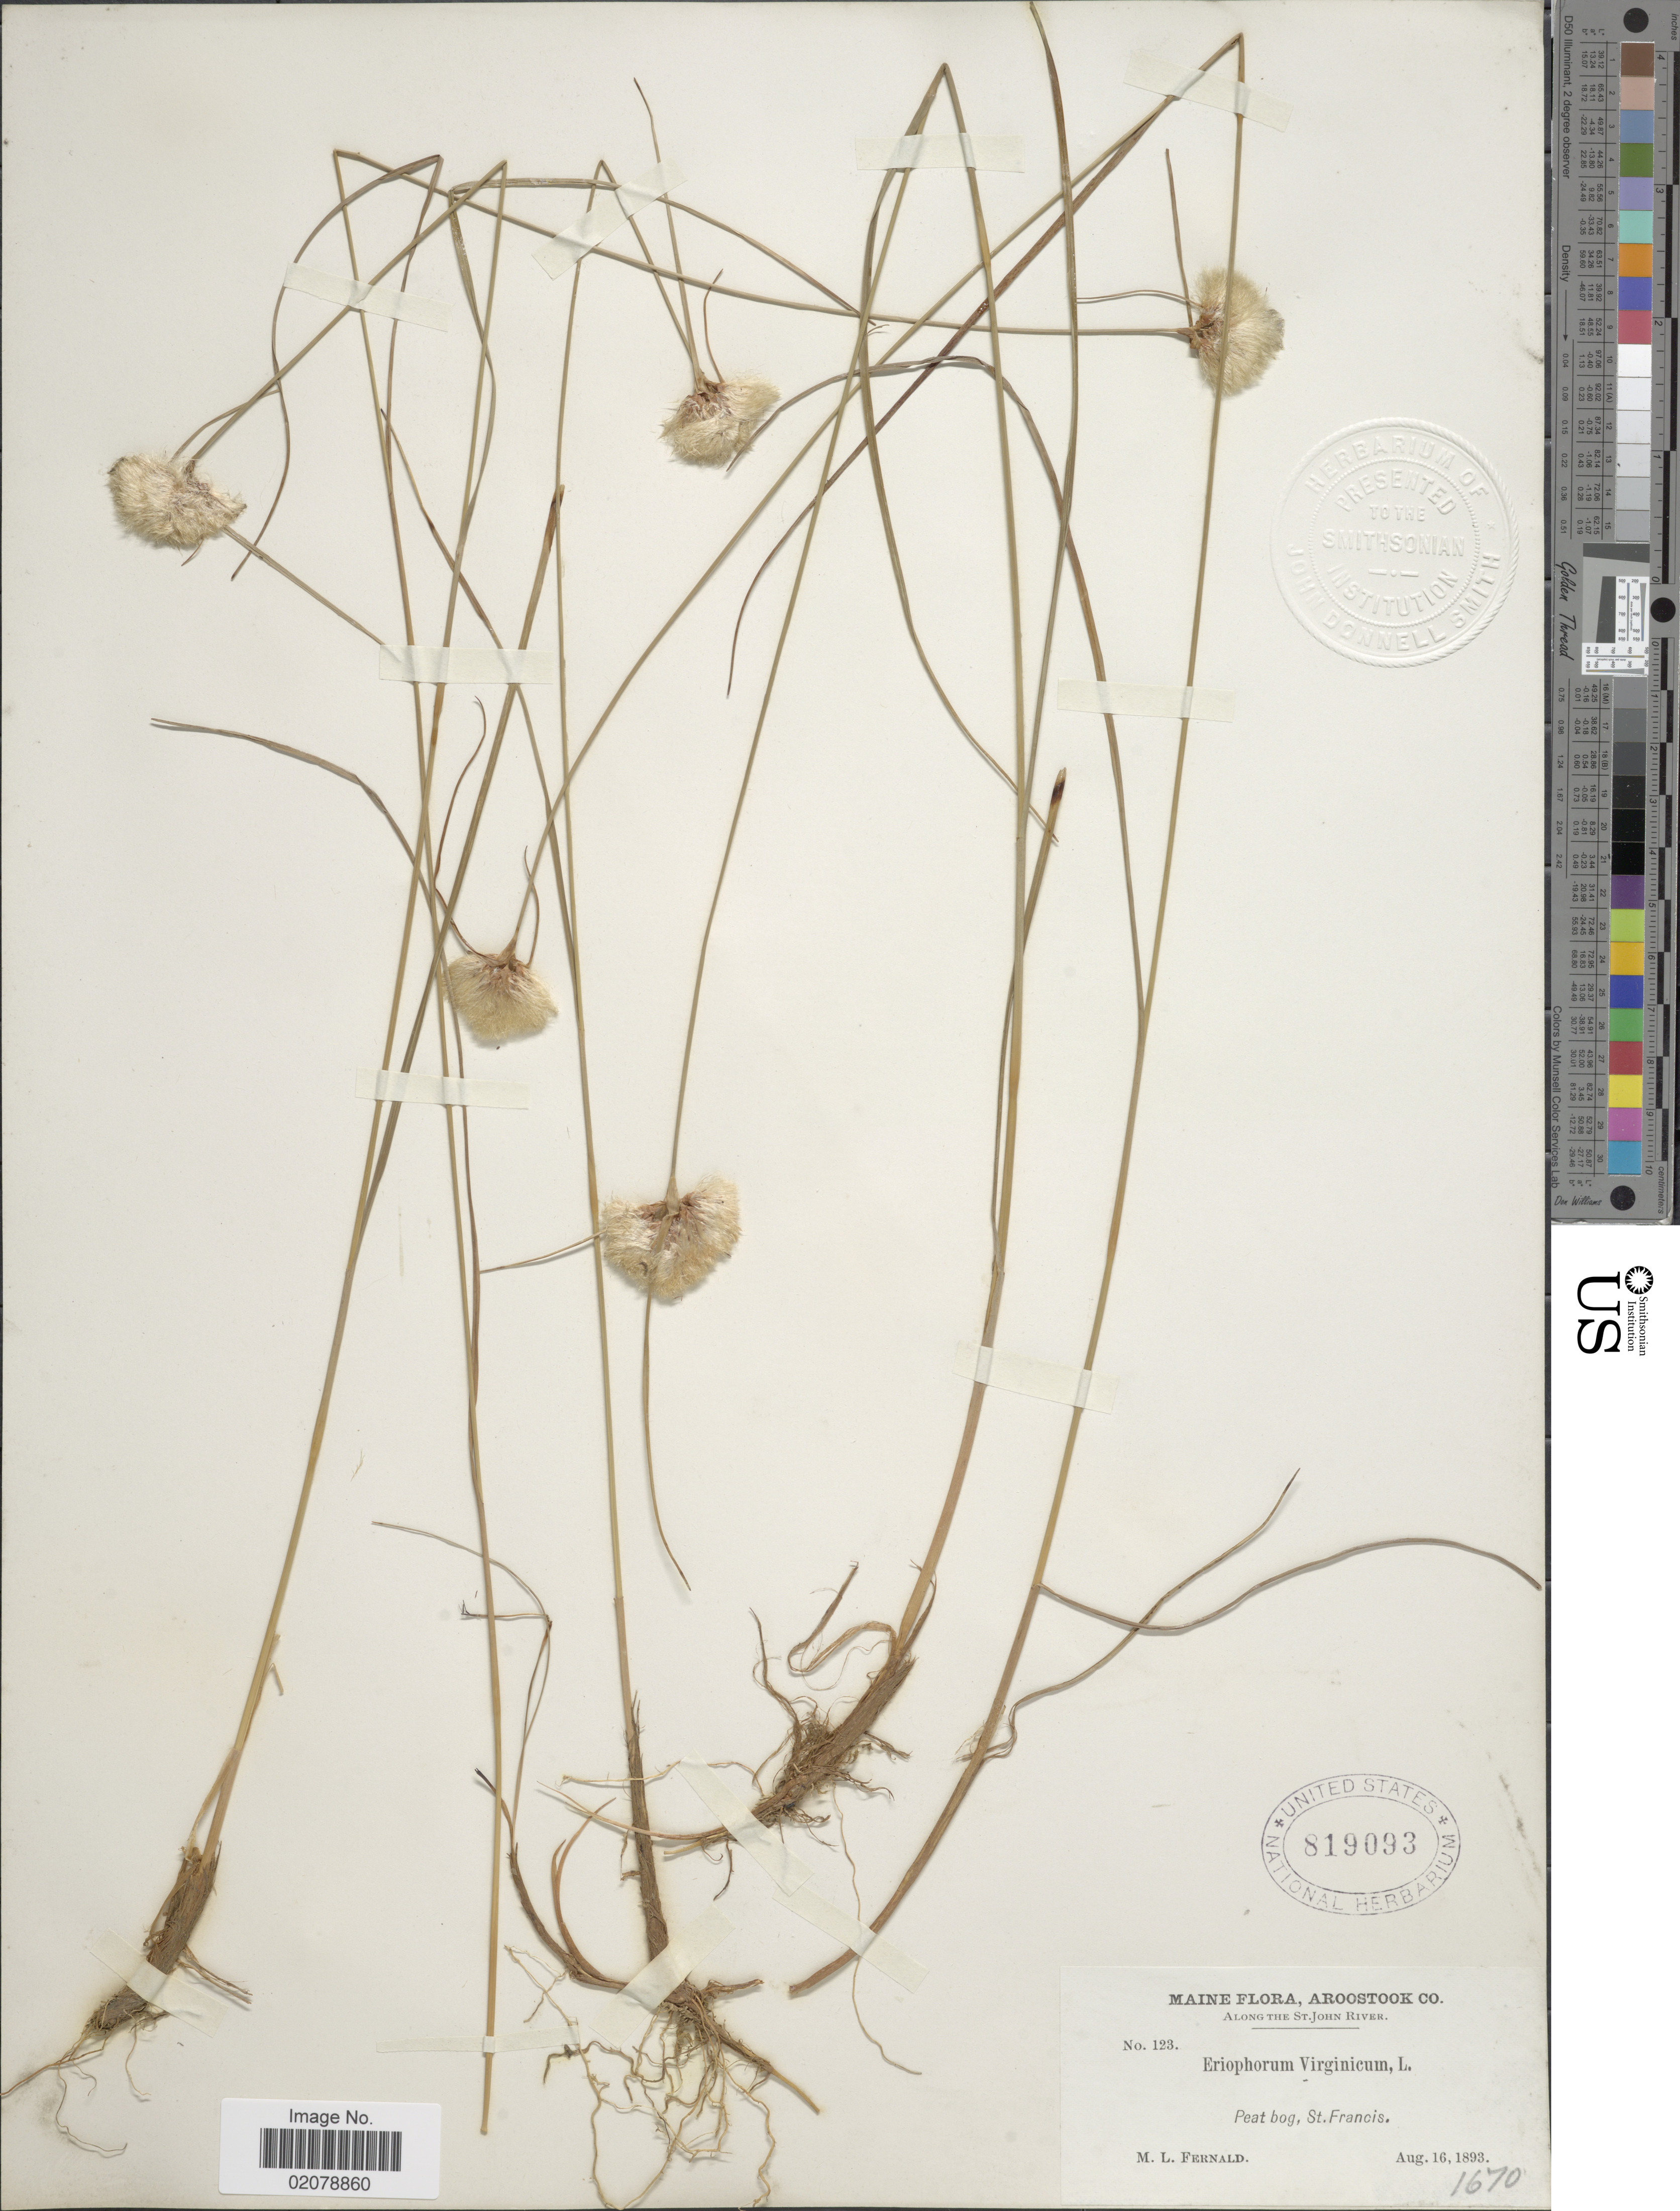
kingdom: Plantae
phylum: Tracheophyta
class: Liliopsida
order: Poales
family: Cyperaceae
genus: Eriophorum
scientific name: Eriophorum virginicum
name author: L.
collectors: M. L. Fernald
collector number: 123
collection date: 1893-08-16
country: United States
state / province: Maine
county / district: Aroostook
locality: Along the St. John River. St. Francis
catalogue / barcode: US 819093